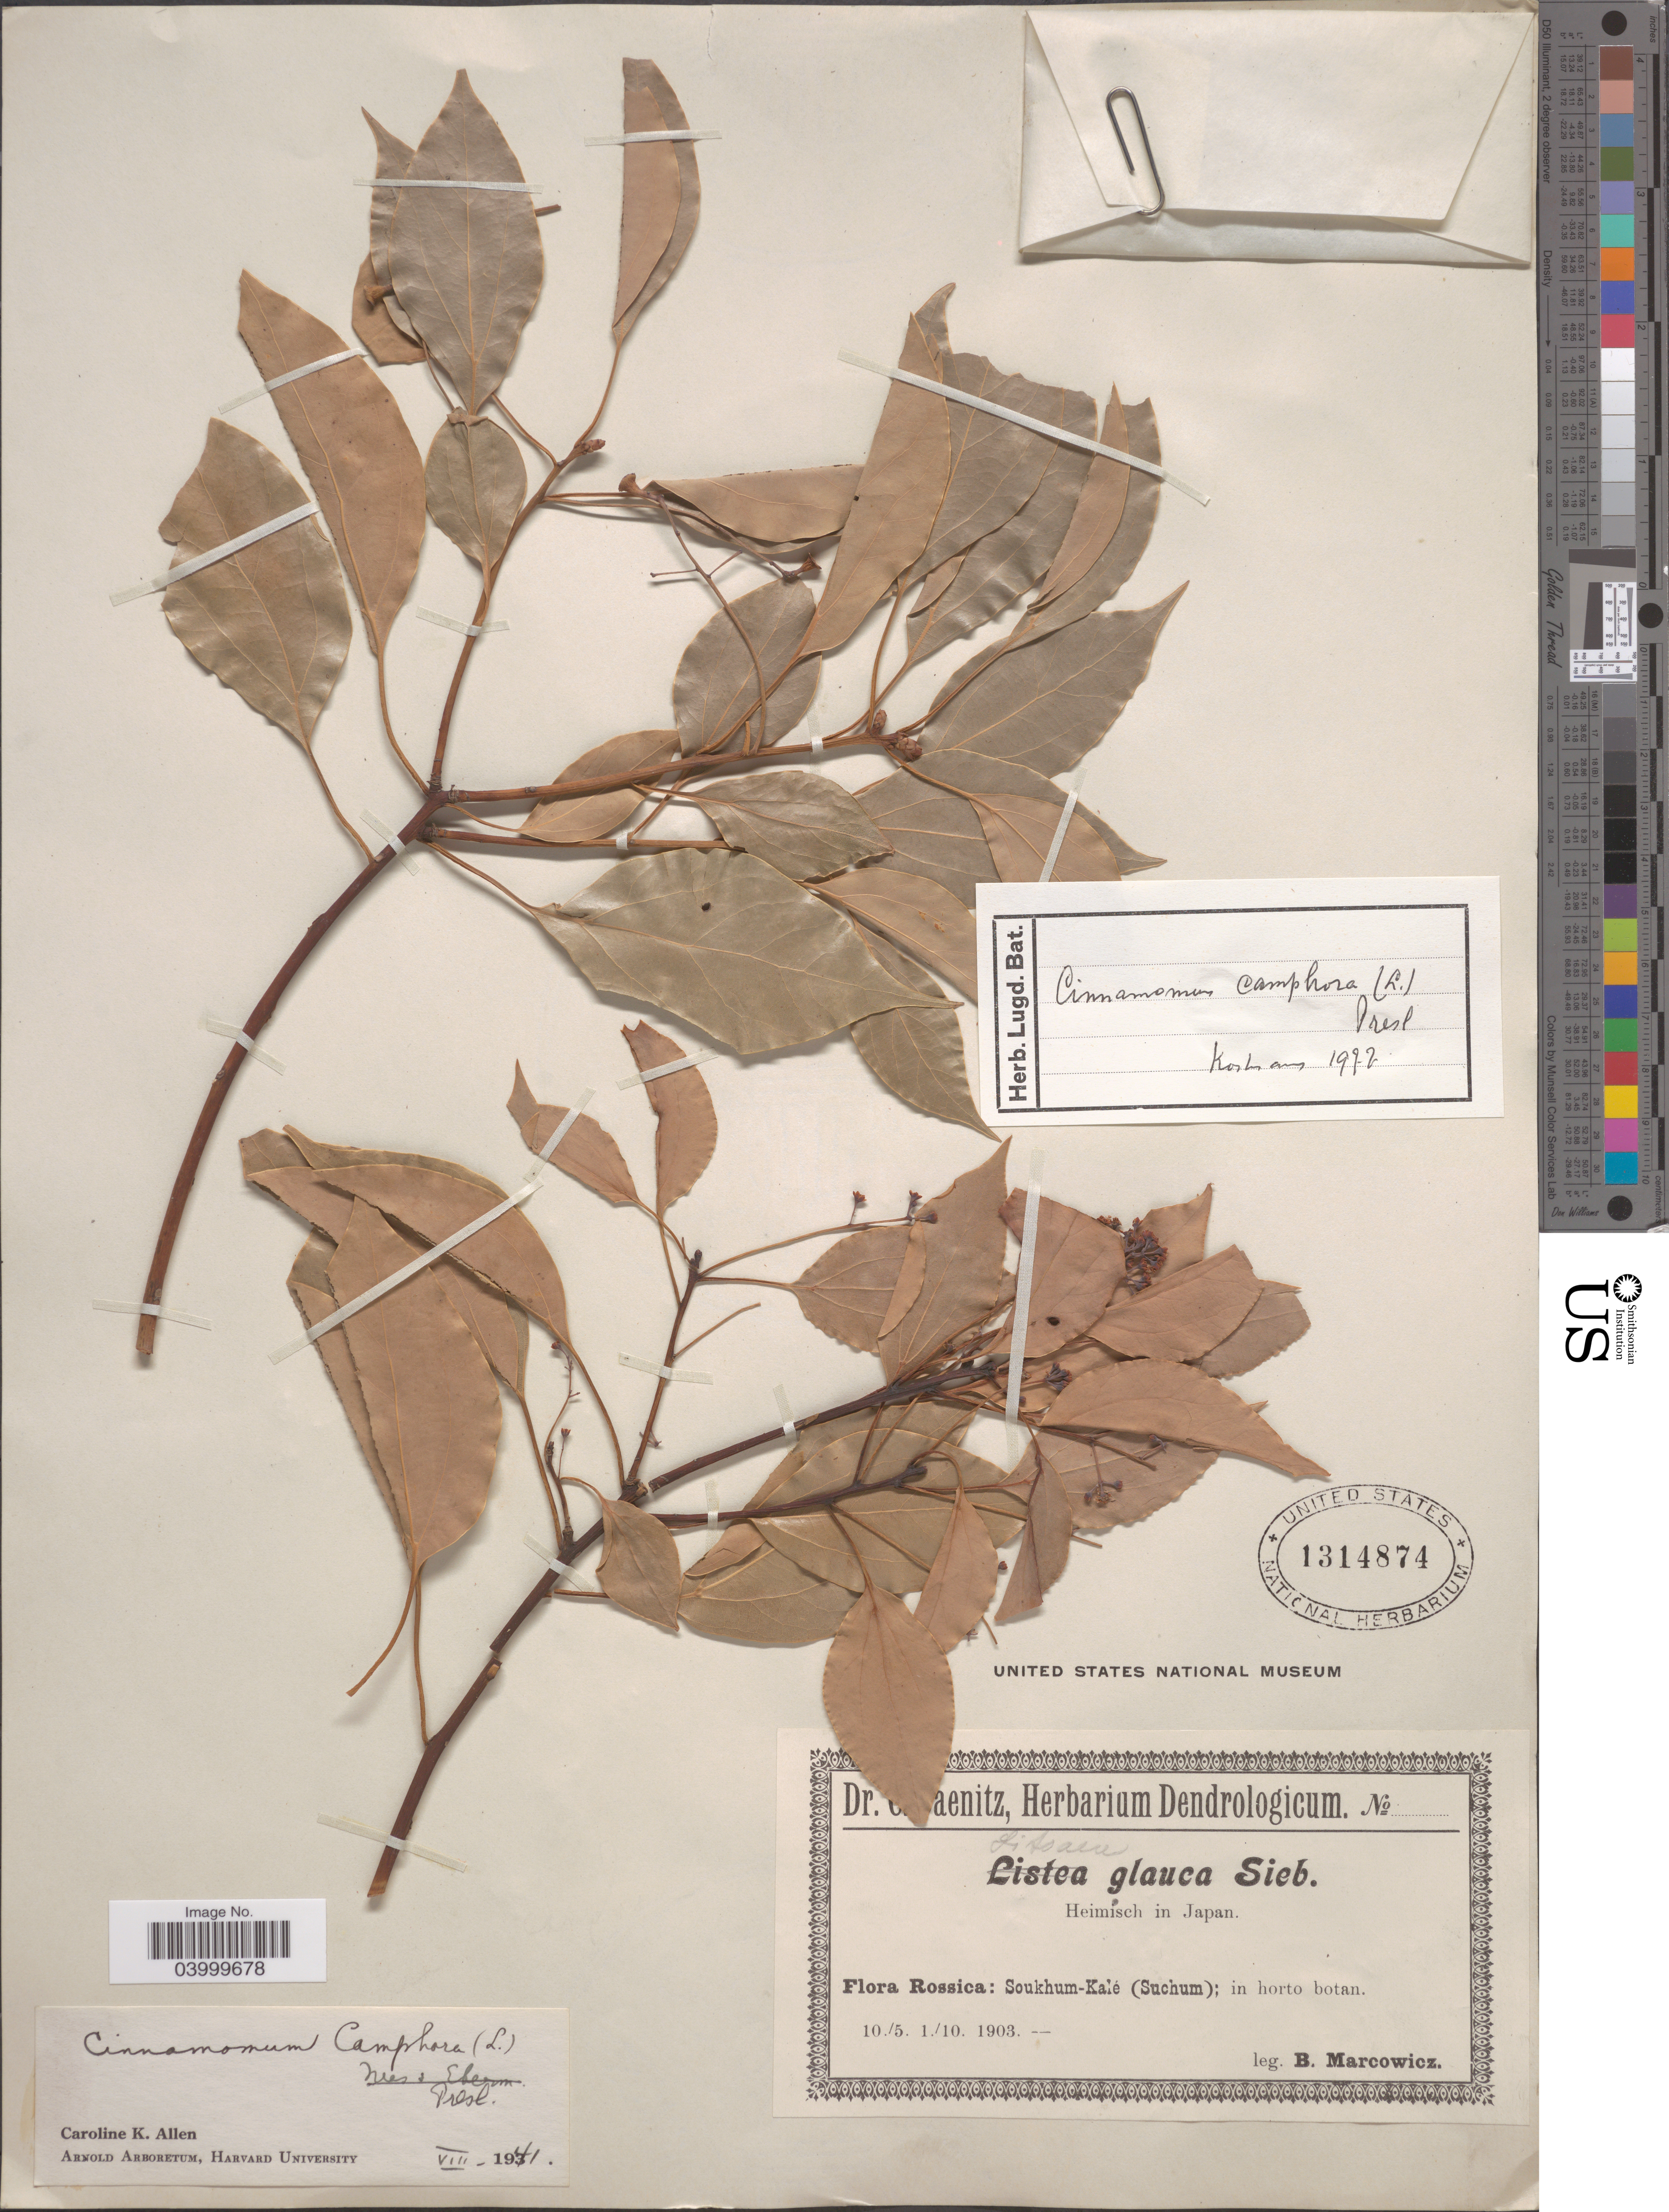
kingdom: Plantae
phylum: Tracheophyta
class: Magnoliopsida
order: Laurales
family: Lauraceae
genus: Cinnamomum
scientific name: Cinnamomum camphora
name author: (L.) J. Presl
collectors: B. Marcowicz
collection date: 1903-05-10/1903-10-01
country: Japan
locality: Rossica: Soukhum-Kalé (Suchum); in horto botan.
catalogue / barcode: US 1314874